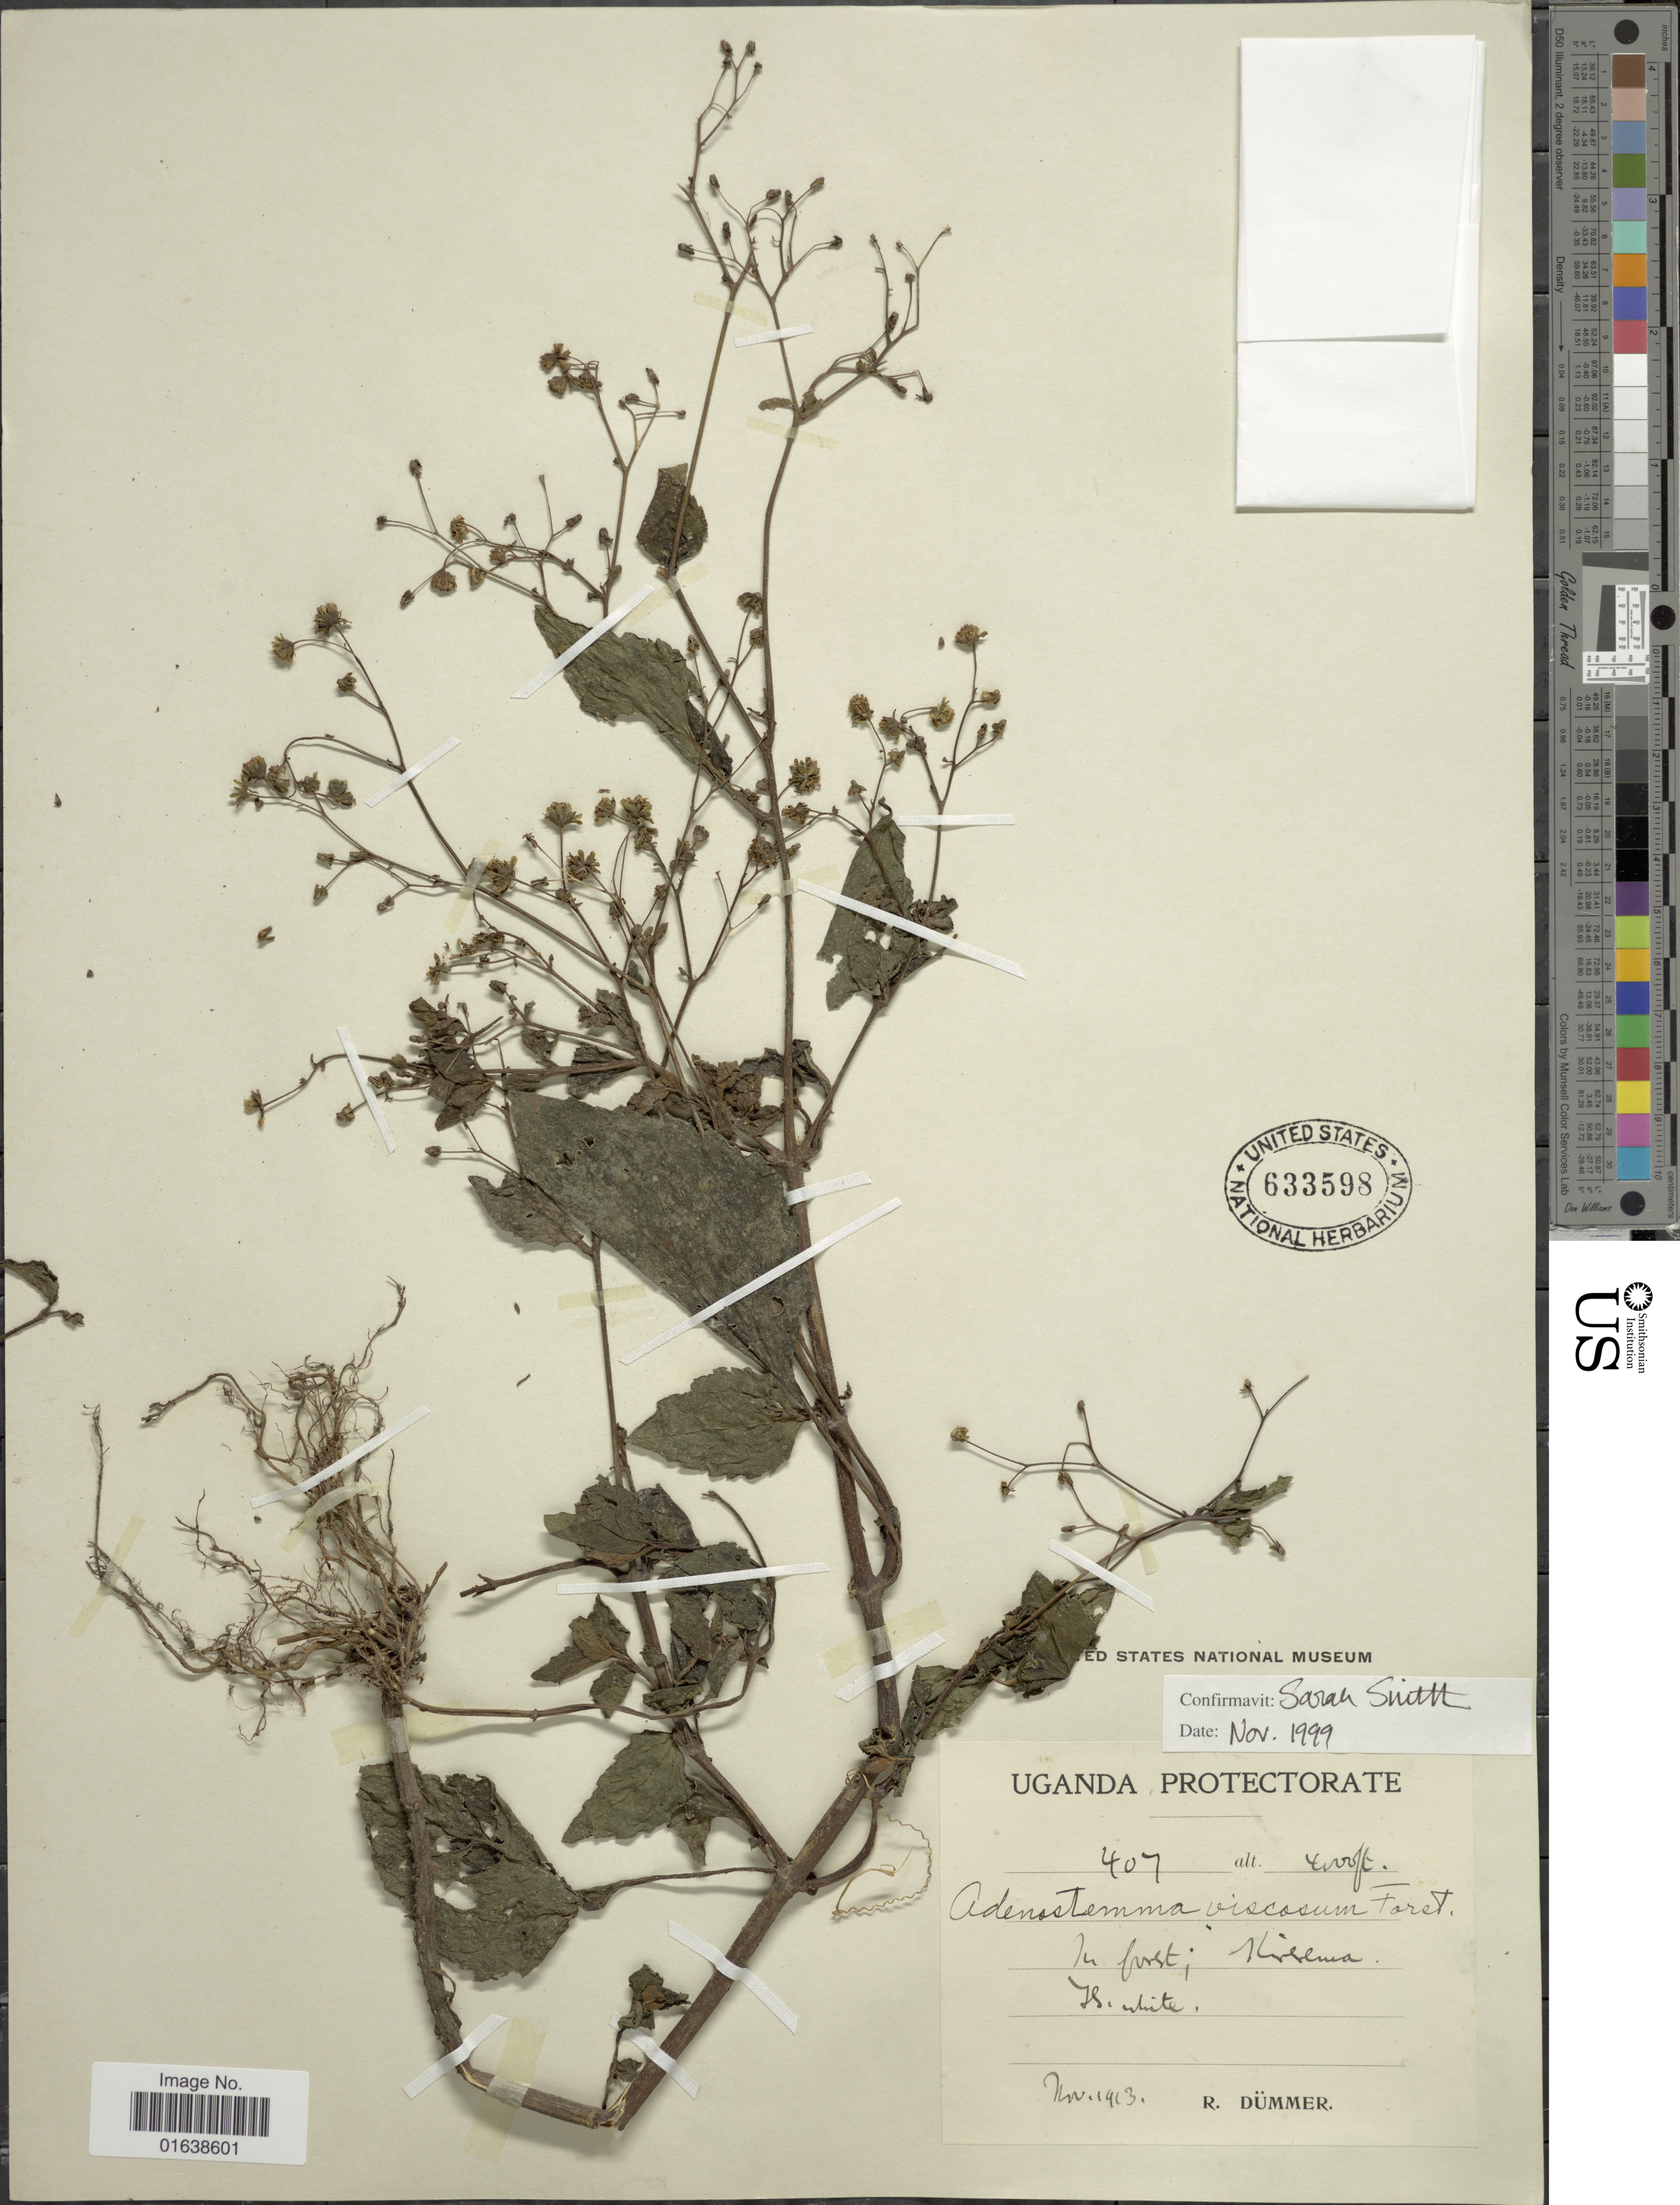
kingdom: Plantae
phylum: Tracheophyta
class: Magnoliopsida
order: Asterales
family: Asteraceae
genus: Adenostemma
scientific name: Adenostemma viscosum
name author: J.R. Forst. & G. Forst.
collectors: R. Dümmer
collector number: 407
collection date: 1913-11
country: Uganda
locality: Uganda, in forest. Kisumu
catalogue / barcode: US 633598